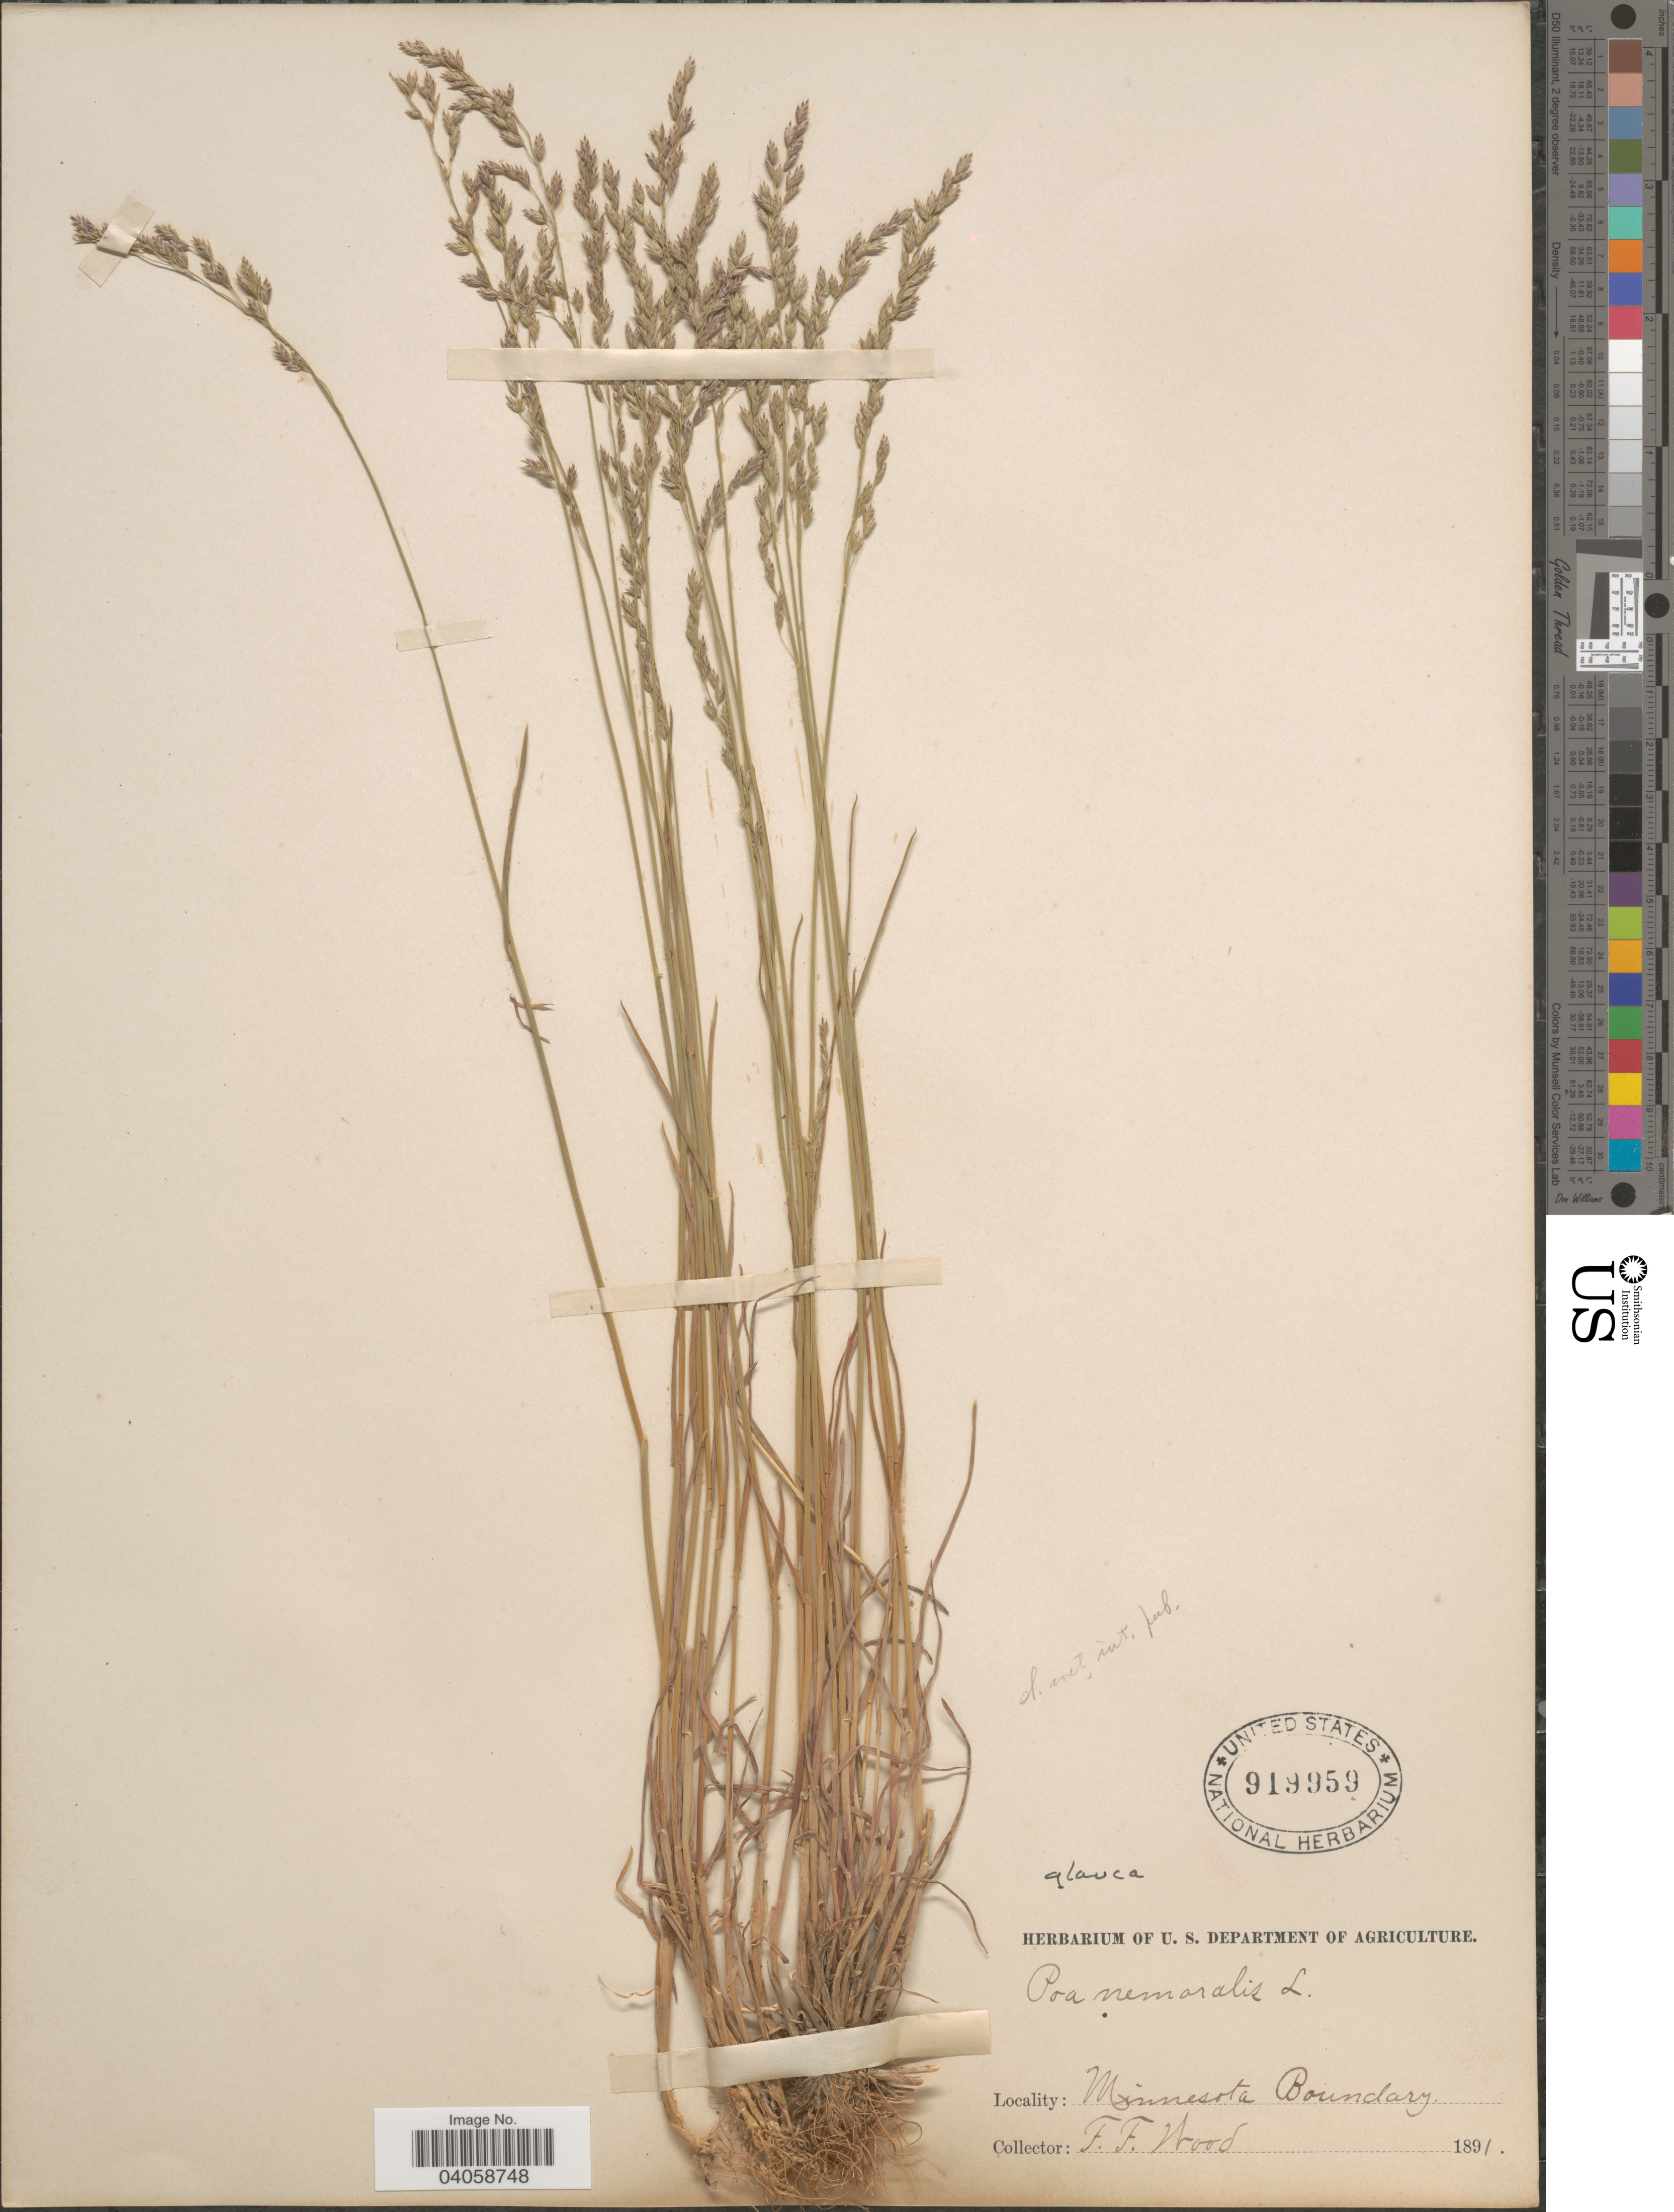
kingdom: Plantae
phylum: Tracheophyta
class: Liliopsida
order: Poales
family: Poaceae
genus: Poa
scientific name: Poa glauca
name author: Vahl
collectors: F. Wood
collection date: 1891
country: United States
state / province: Minnesota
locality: Minnesota Boundary.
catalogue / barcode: US 919959